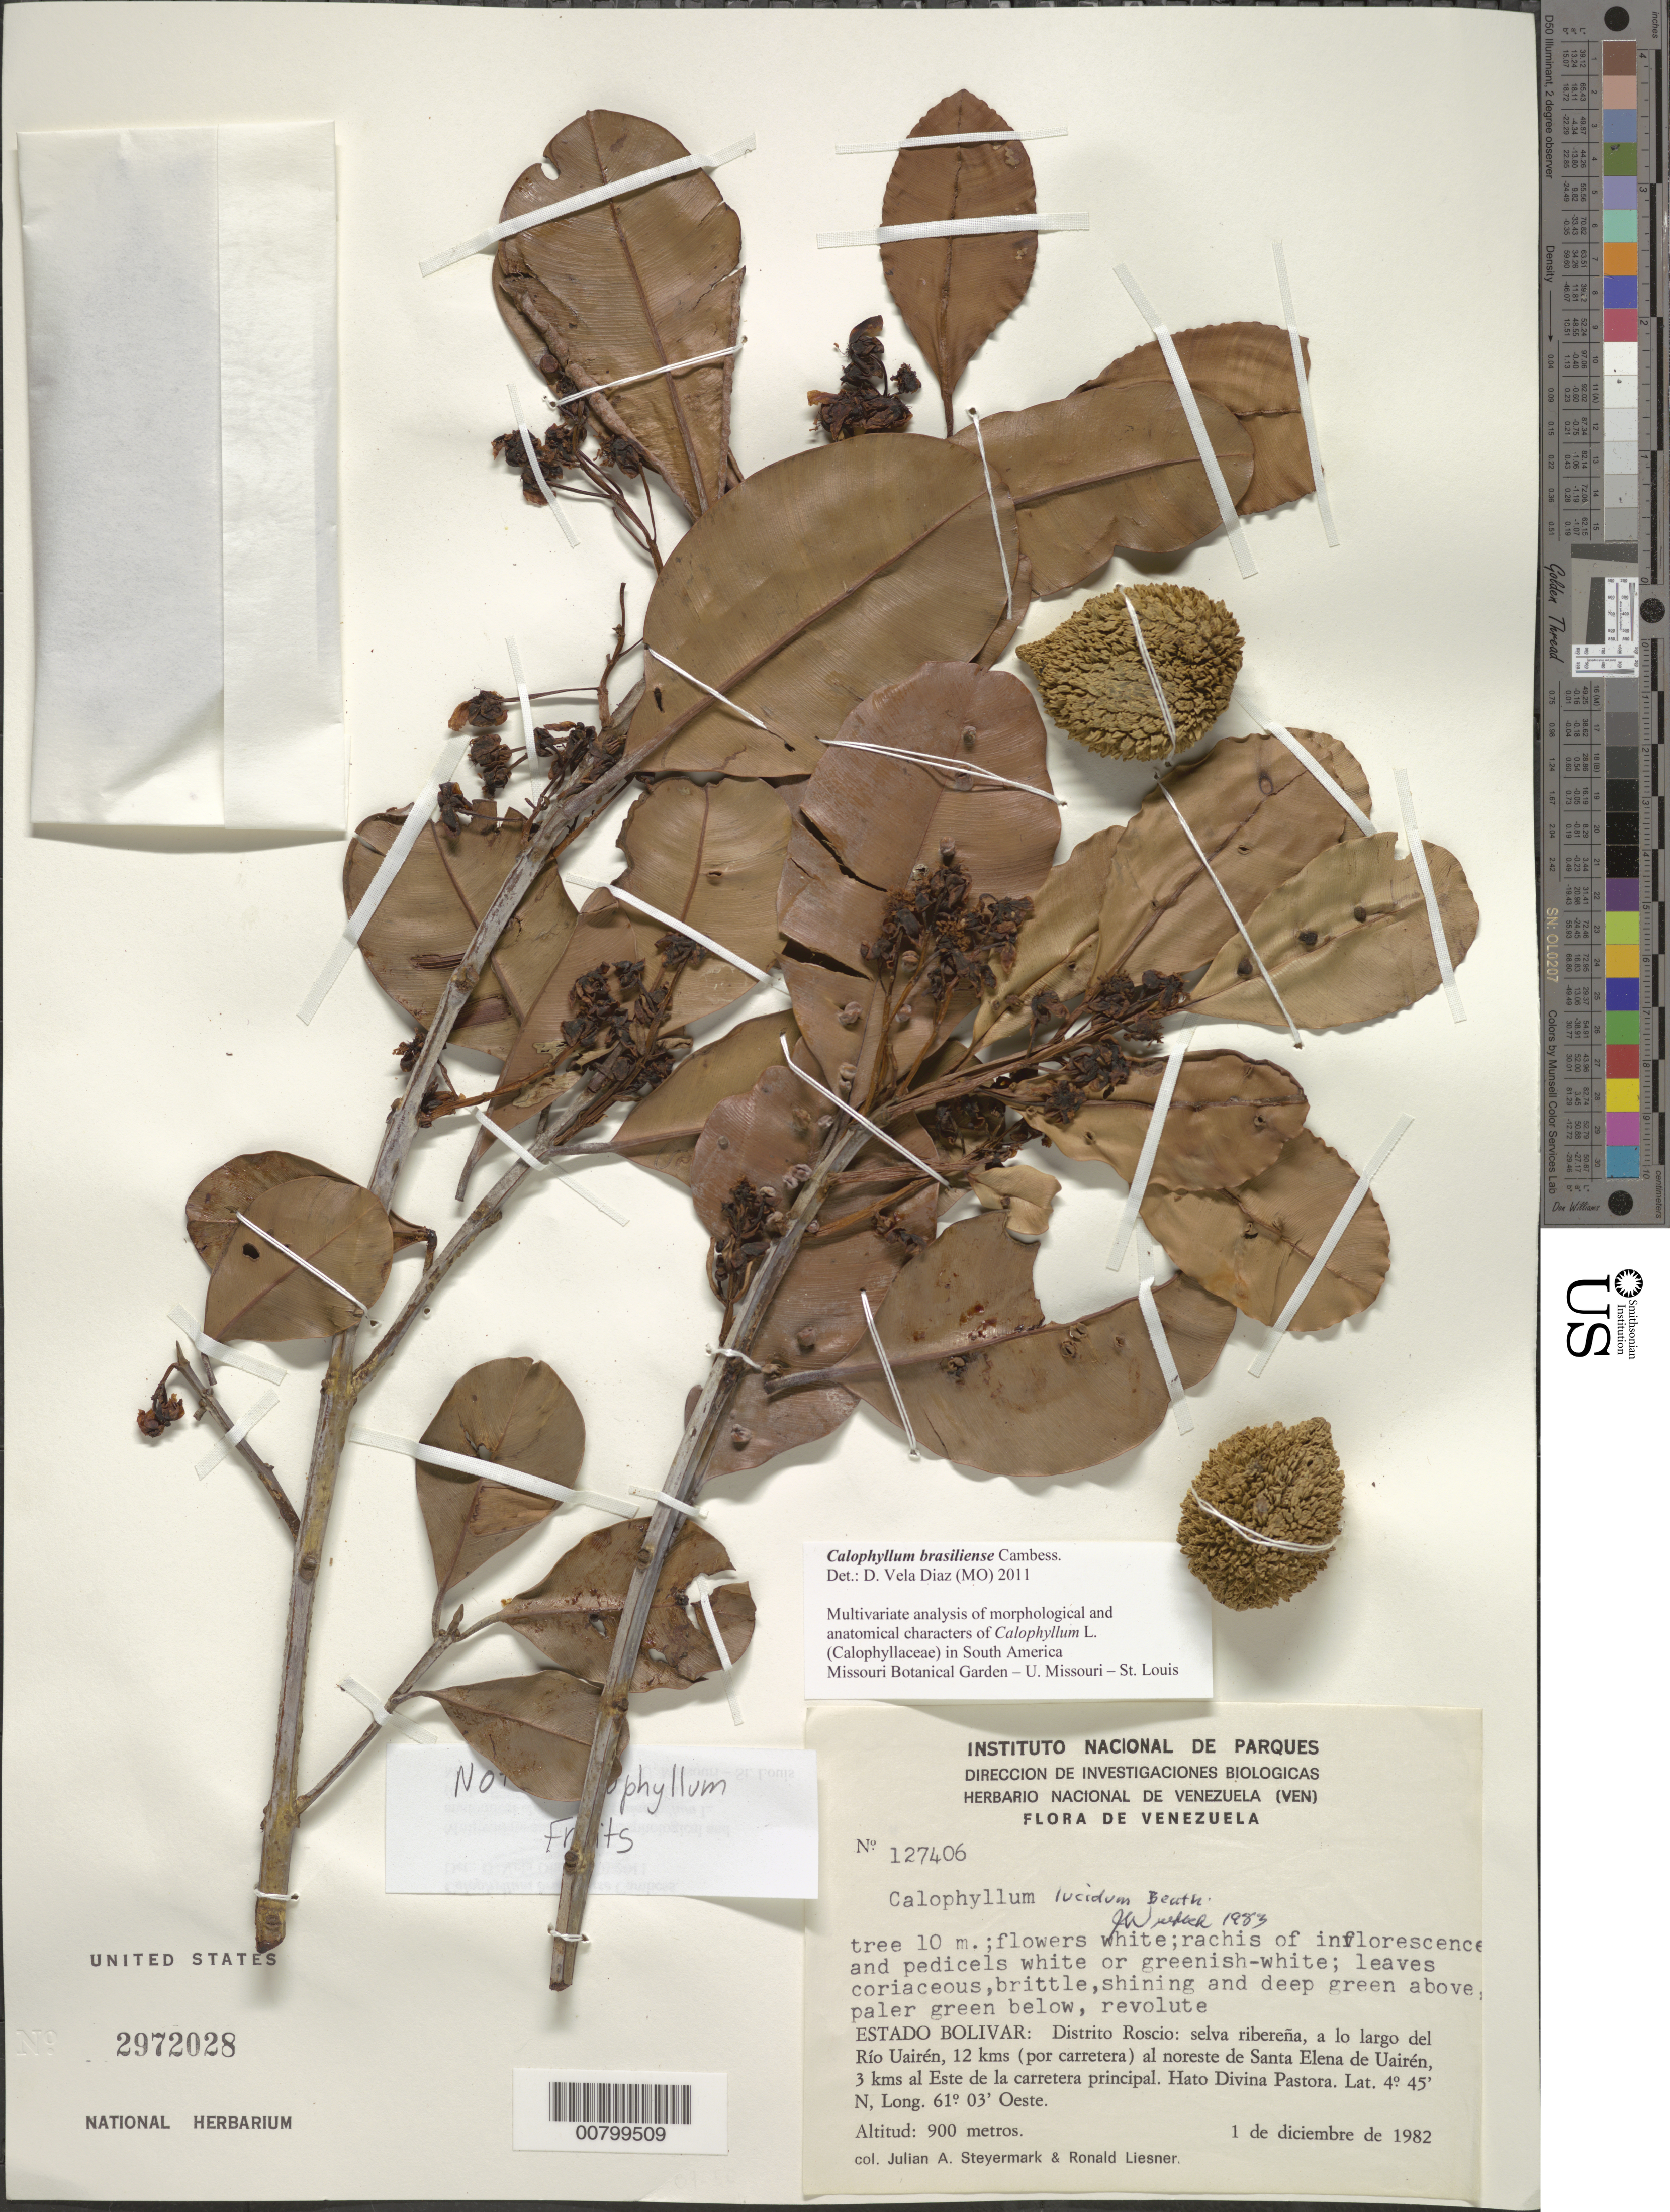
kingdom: Plantae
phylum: Tracheophyta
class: Magnoliopsida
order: Malpighiales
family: Calophyllaceae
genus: Calophyllum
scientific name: Calophyllum brasiliense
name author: Cambess.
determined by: Vela Díaz, D.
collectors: J. Steyermark & R. L. Liesner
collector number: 127406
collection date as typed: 1-Dec-82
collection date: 1982-12-01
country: Venezuela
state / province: Bolívar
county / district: Roscio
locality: Río Uairen, 12 km (por carretera) al NE de Santa Elena de Uairen, 3 km al Este de la carretera principal; Hato Divina Pastora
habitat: Selva riberena, a lo largo del rio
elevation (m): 900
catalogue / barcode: US 2972028